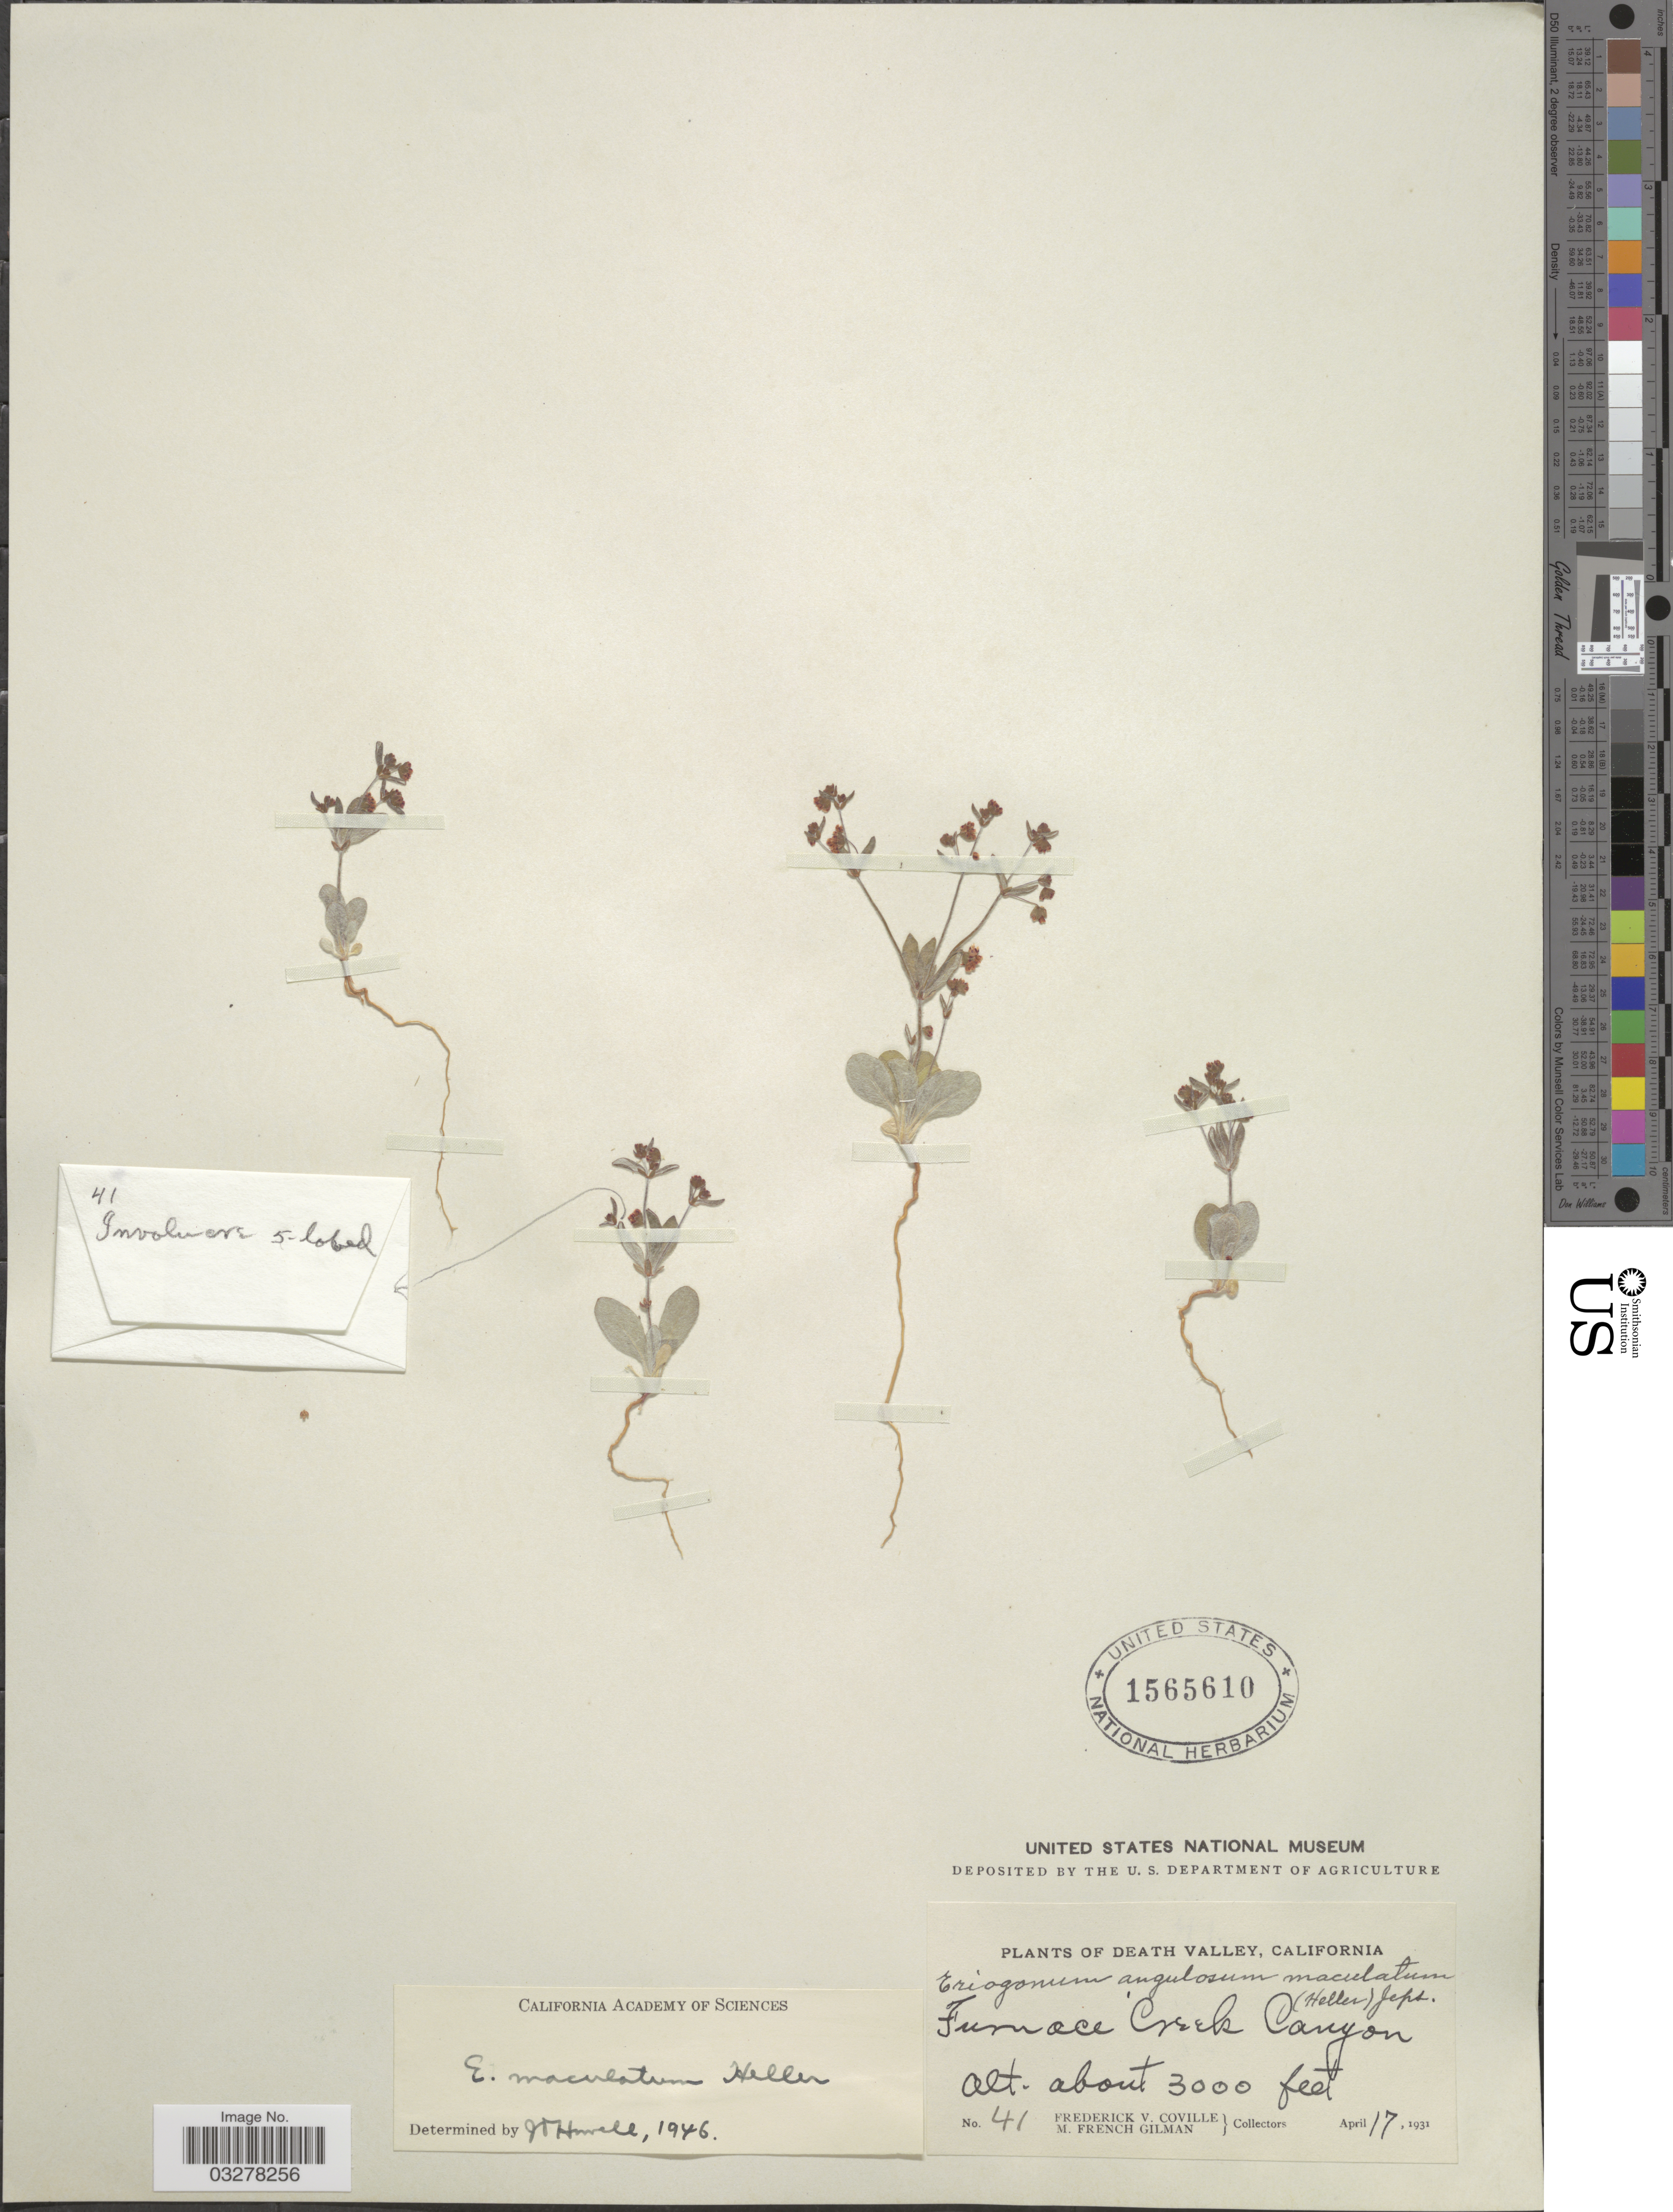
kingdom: Plantae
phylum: Tracheophyta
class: Magnoliopsida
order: Caryophyllales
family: Polygonaceae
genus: Eriogonum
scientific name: Eriogonum maculatum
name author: A. Heller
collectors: F. V. Coville & M. F. Gilman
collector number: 41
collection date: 1931-04-17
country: United States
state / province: California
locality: Death Valley. Furnace Creek Canyon.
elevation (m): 914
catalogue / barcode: US 1565610